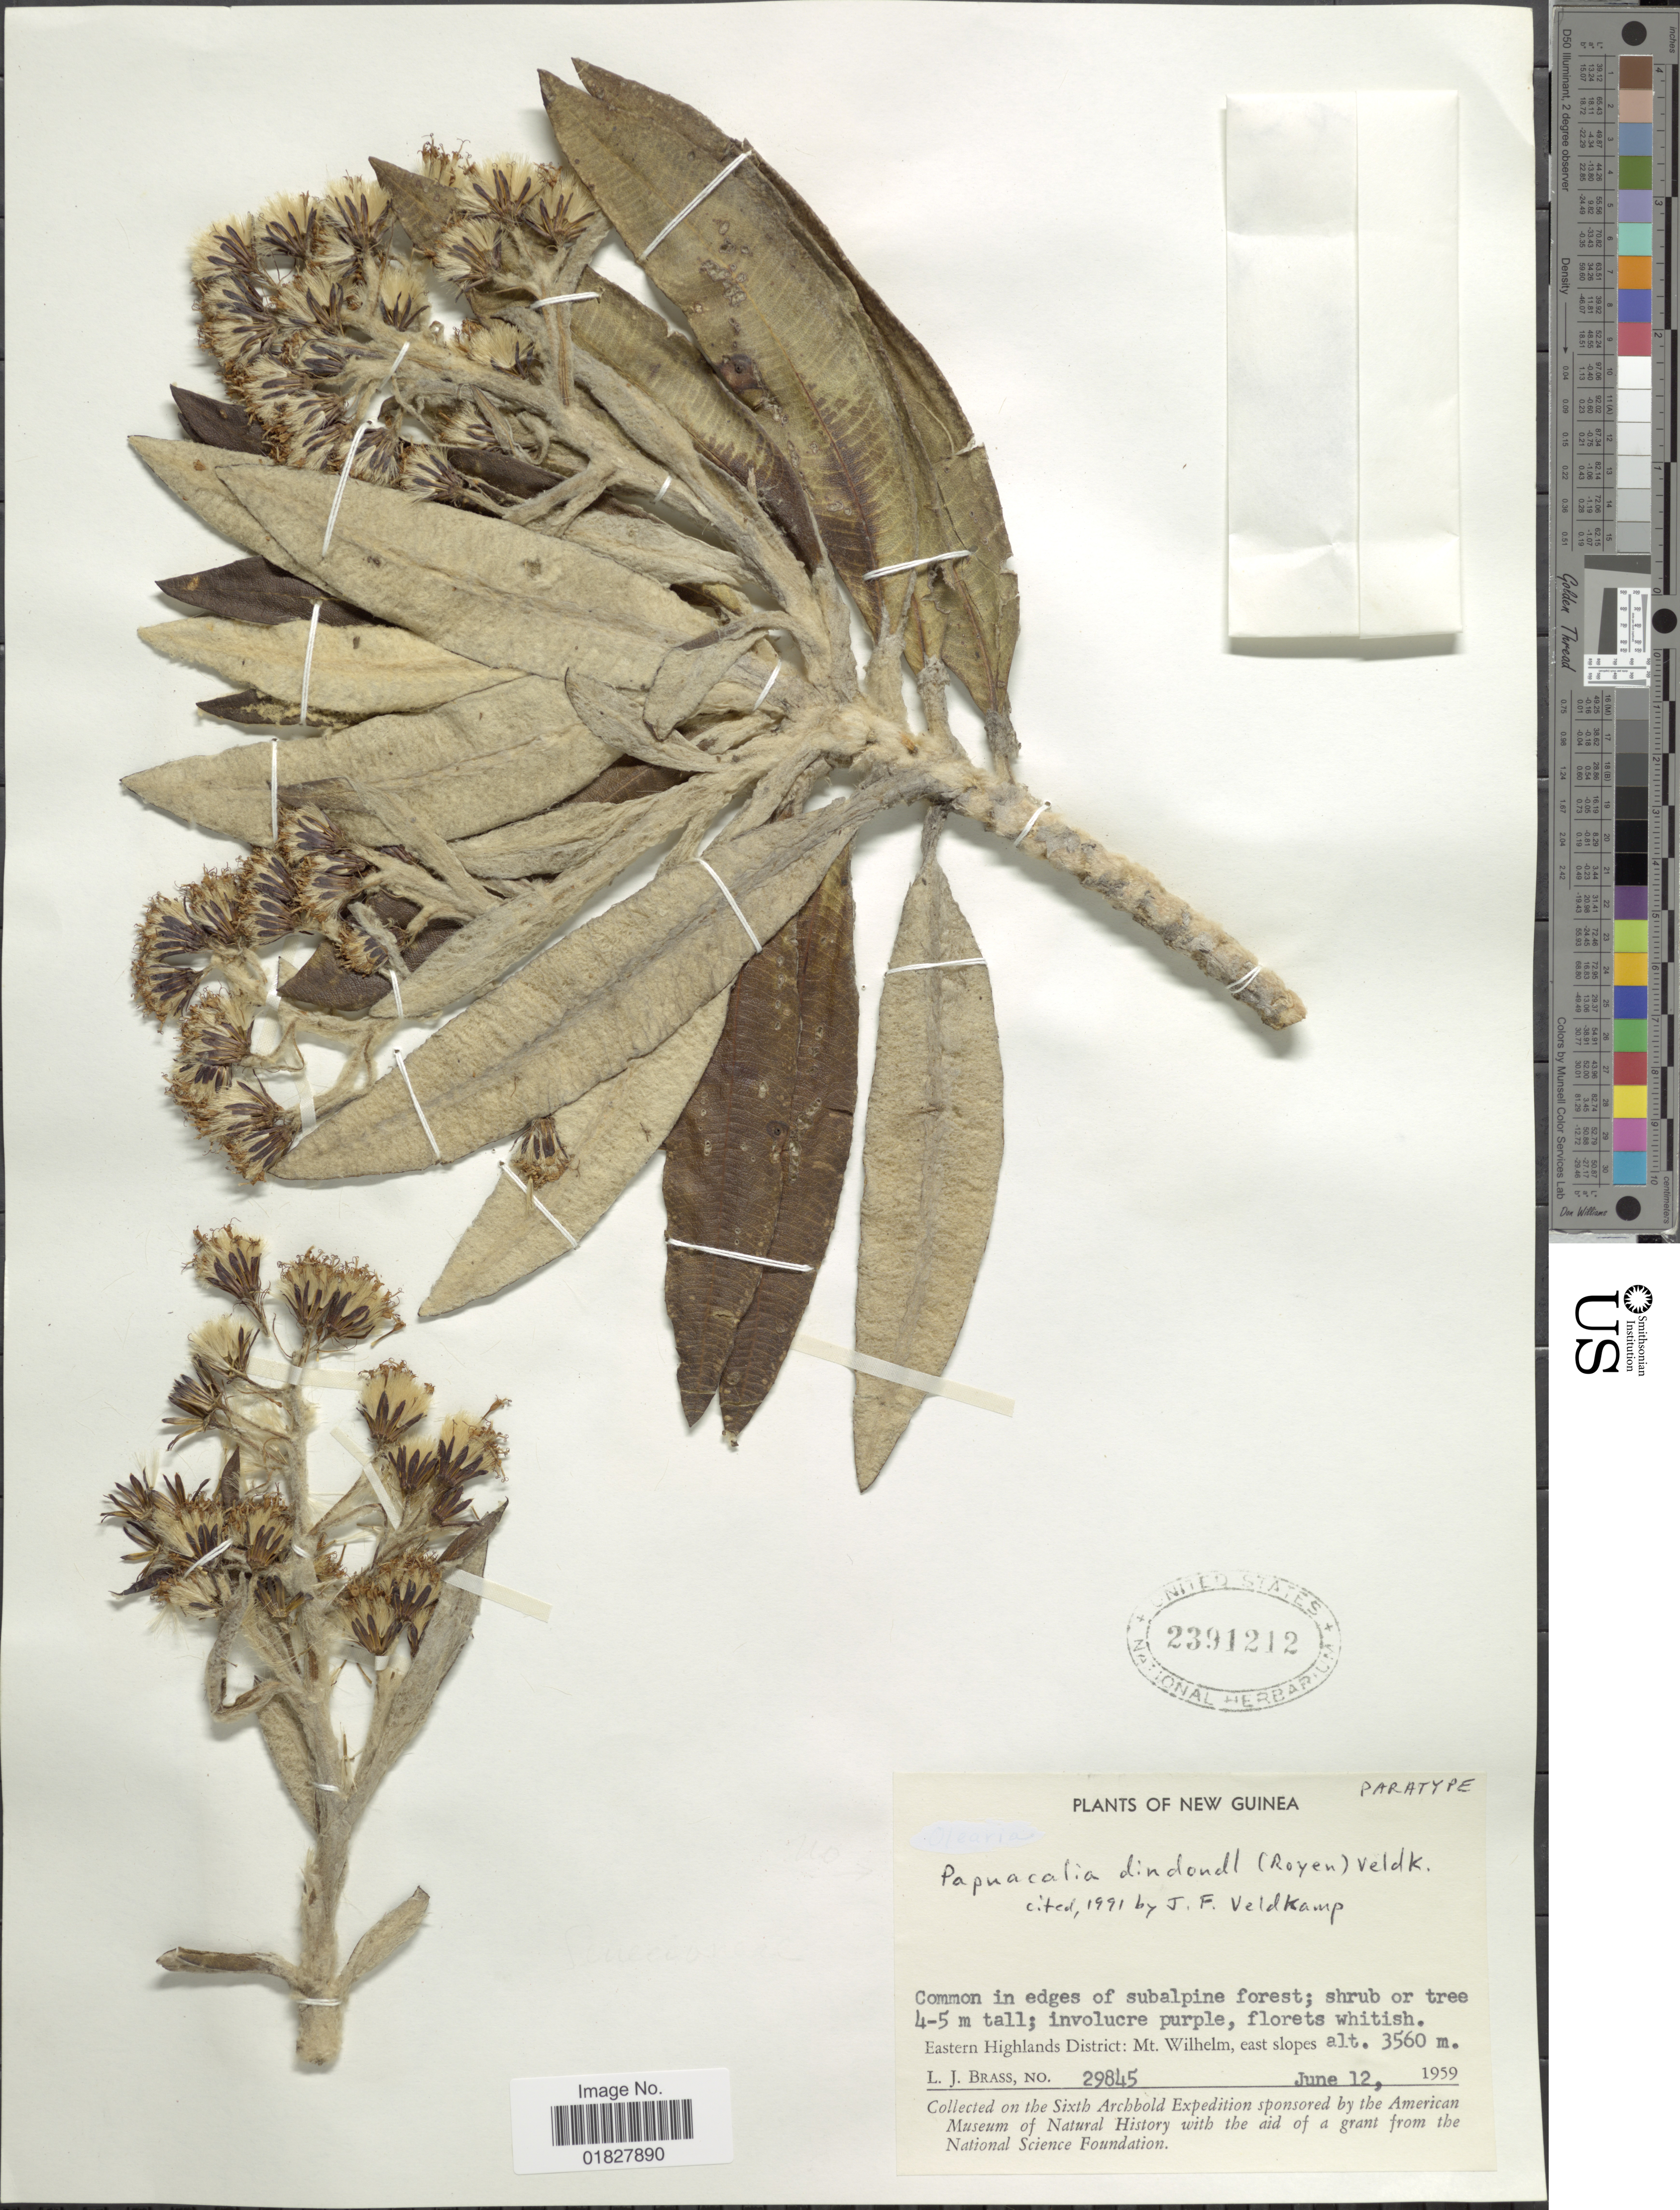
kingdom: Plantae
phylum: Tracheophyta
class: Magnoliopsida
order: Asterales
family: Asteraceae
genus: Papuacalia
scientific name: Papuacalia dindondl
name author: (P. Royen) Veldkamp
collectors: L. J. Brass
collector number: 29845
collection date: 1959-06-12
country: Papua New Guinea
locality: New Guinea, Eastern Highlands District, Mt. Wilhelm, east slopes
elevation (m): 3560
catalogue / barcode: US 2391212